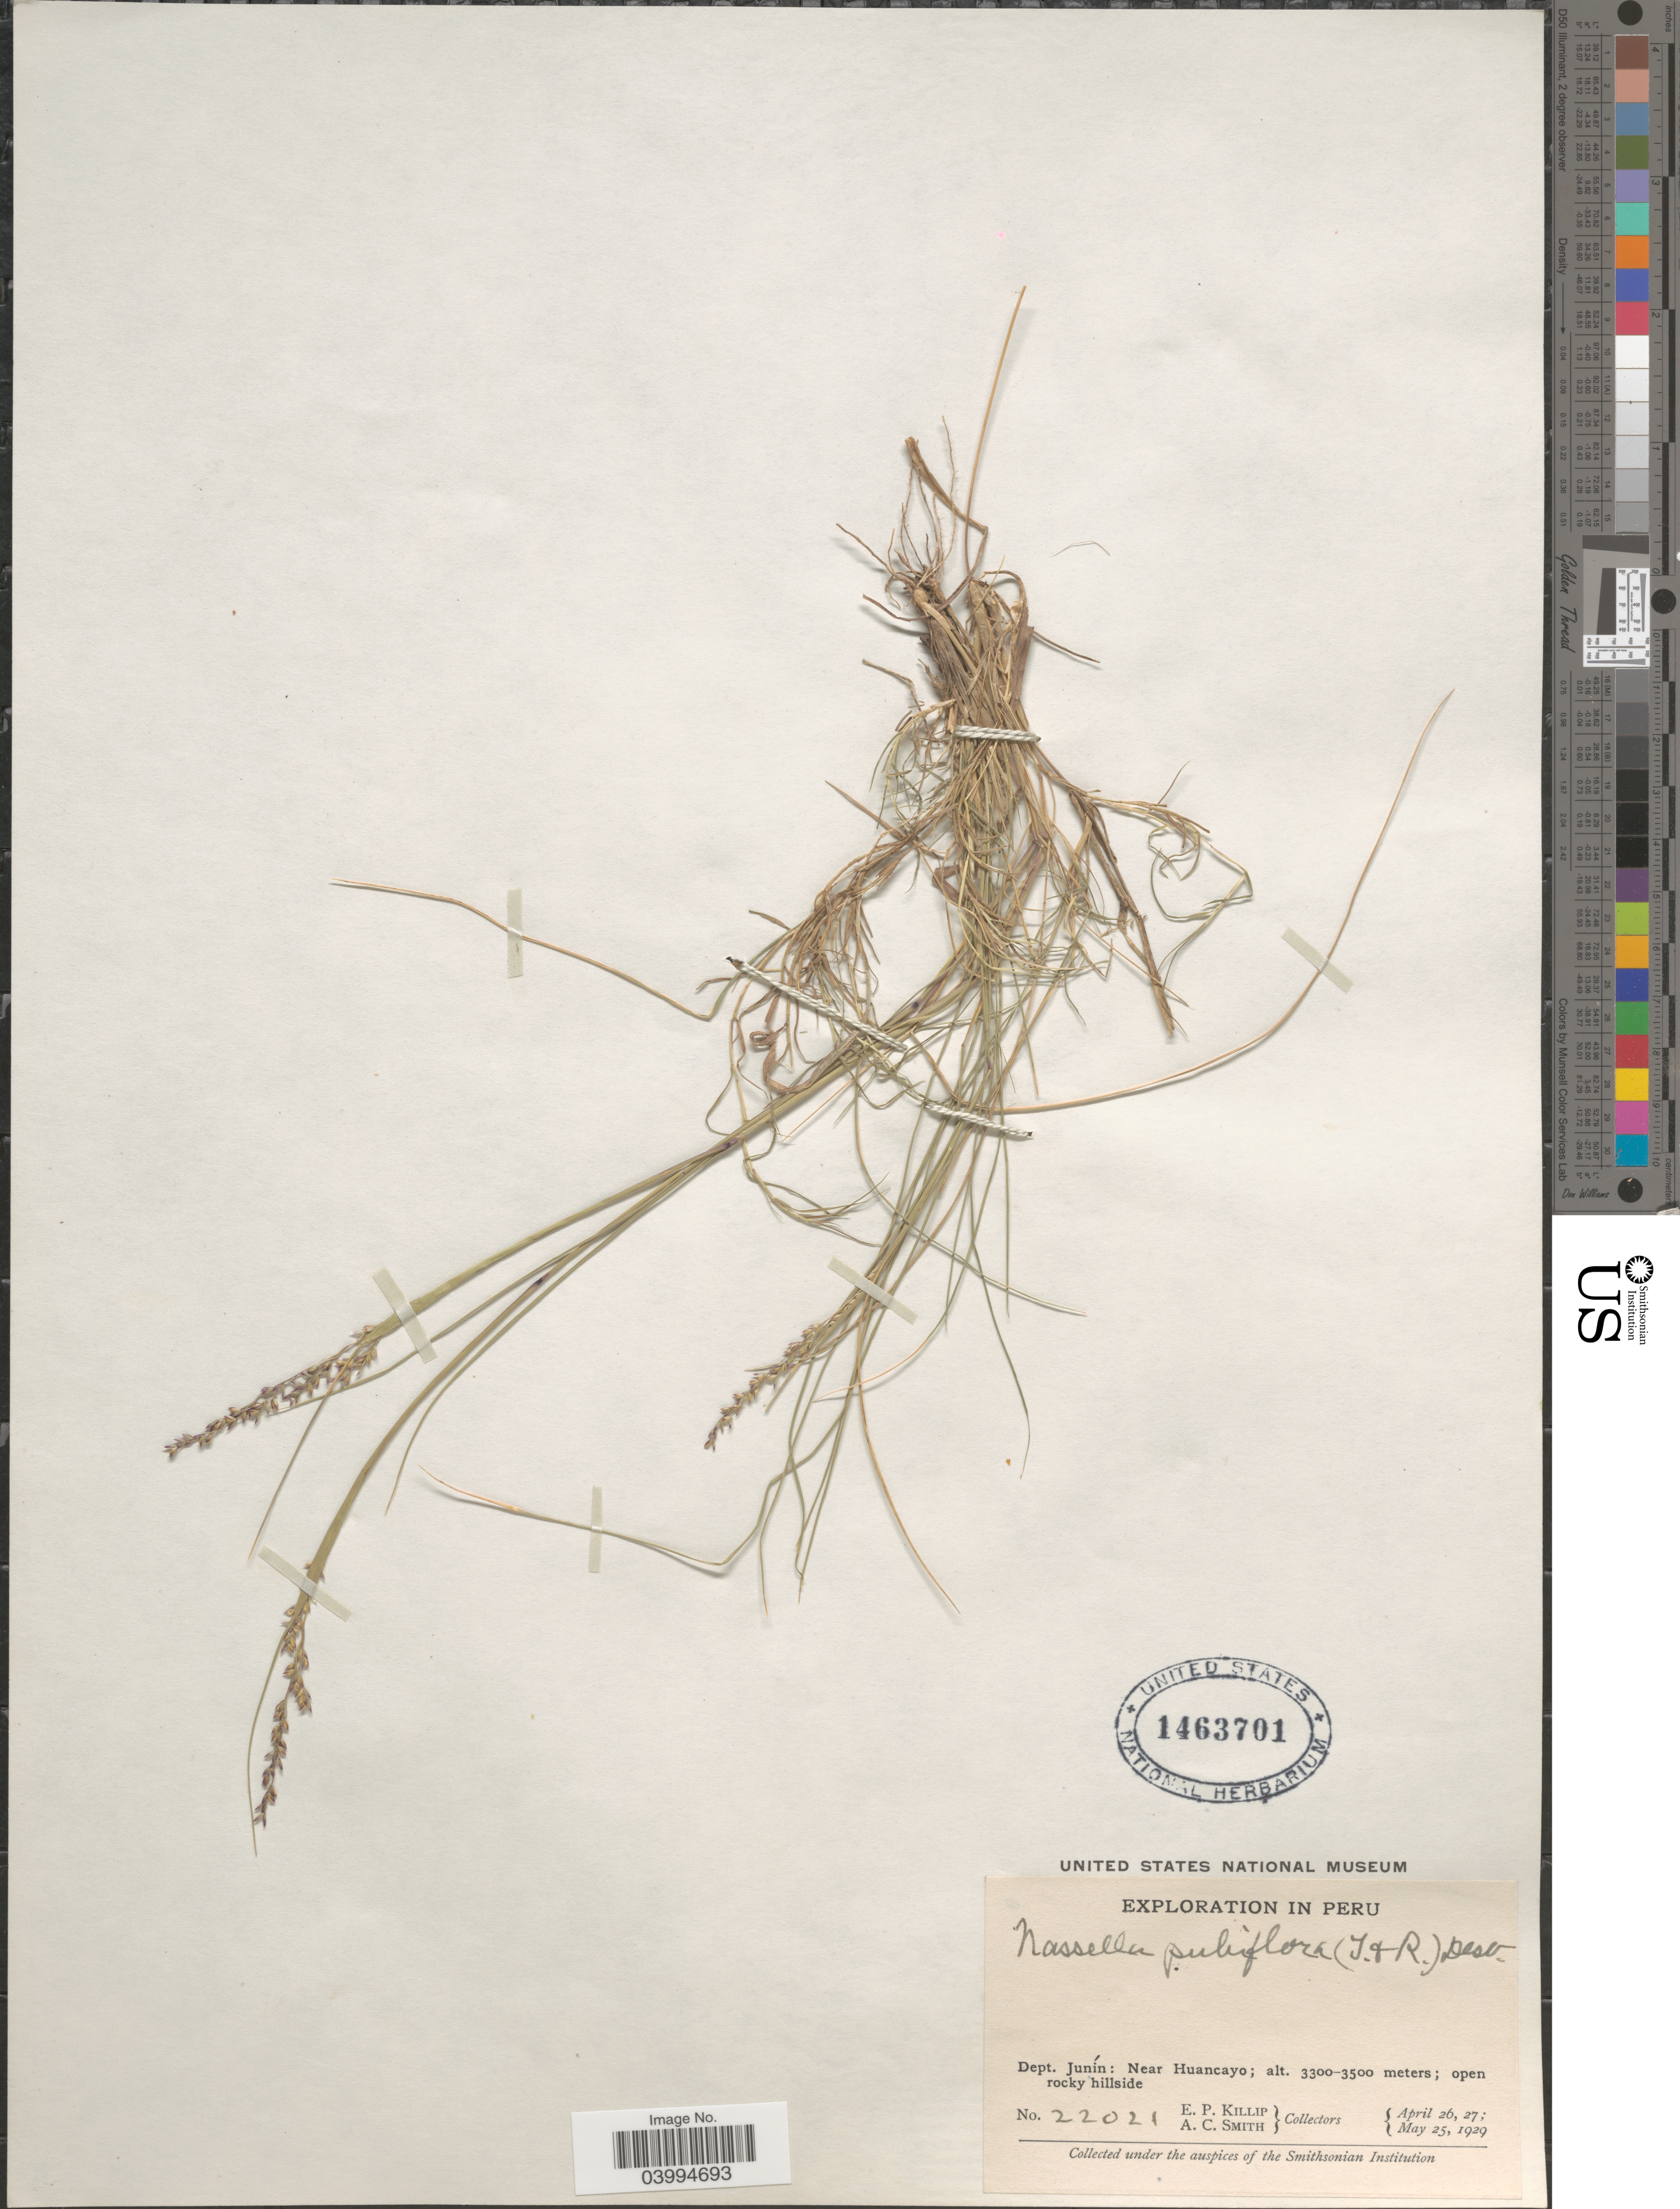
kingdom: Plantae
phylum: Tracheophyta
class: Liliopsida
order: Poales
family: Poaceae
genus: Nassella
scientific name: Nassella pubiflora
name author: (Trin. & Rupr.) É. Desv.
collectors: E. P. Killip & A. C. Smith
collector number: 22021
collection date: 1929-04-26/1929-05-25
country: Peru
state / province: Junín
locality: Dept. Junín: Near Huancayo.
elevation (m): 3300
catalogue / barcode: US 1463701